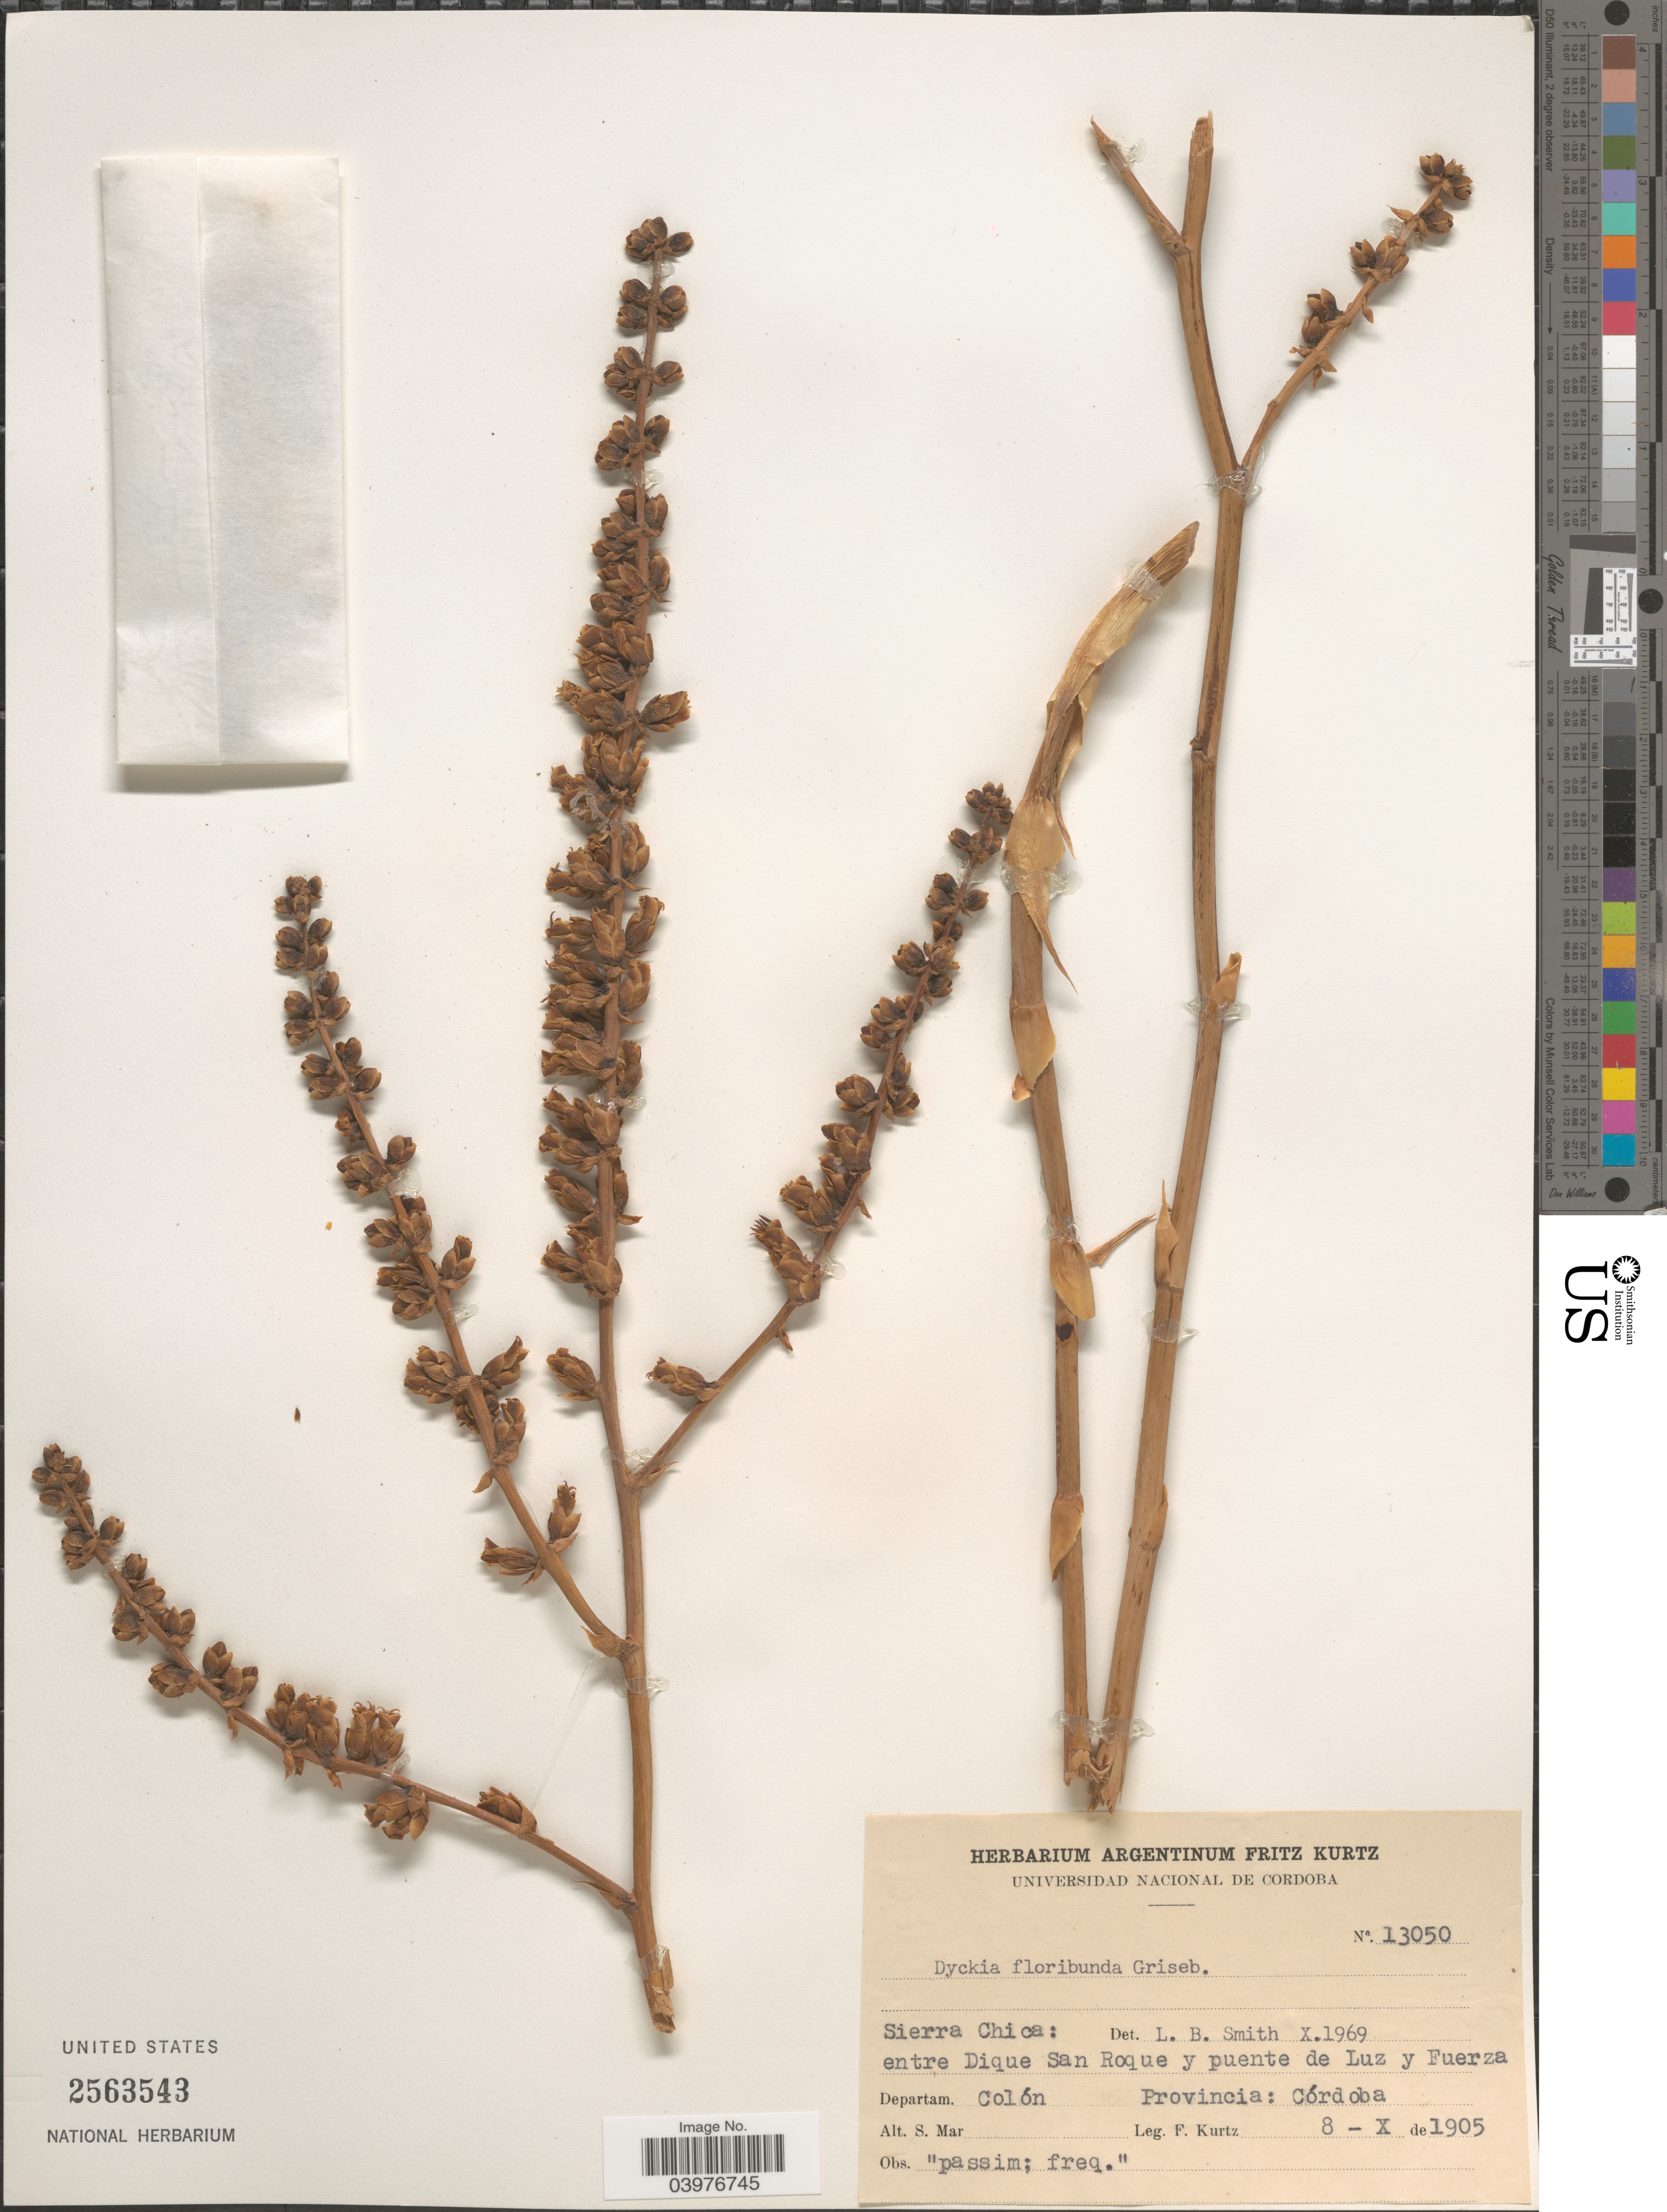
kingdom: Plantae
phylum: Tracheophyta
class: Liliopsida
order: Poales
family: Bromeliaceae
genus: Dyckia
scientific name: Dyckia floribunda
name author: Griseb.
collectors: F. Kurtz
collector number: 13050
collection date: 1905-10-08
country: Argentina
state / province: Cordoba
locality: Sierra Chica: entre Dique San Roque y puente de Luz y Fuerza. Departam. Colón.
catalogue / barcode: US 2563543